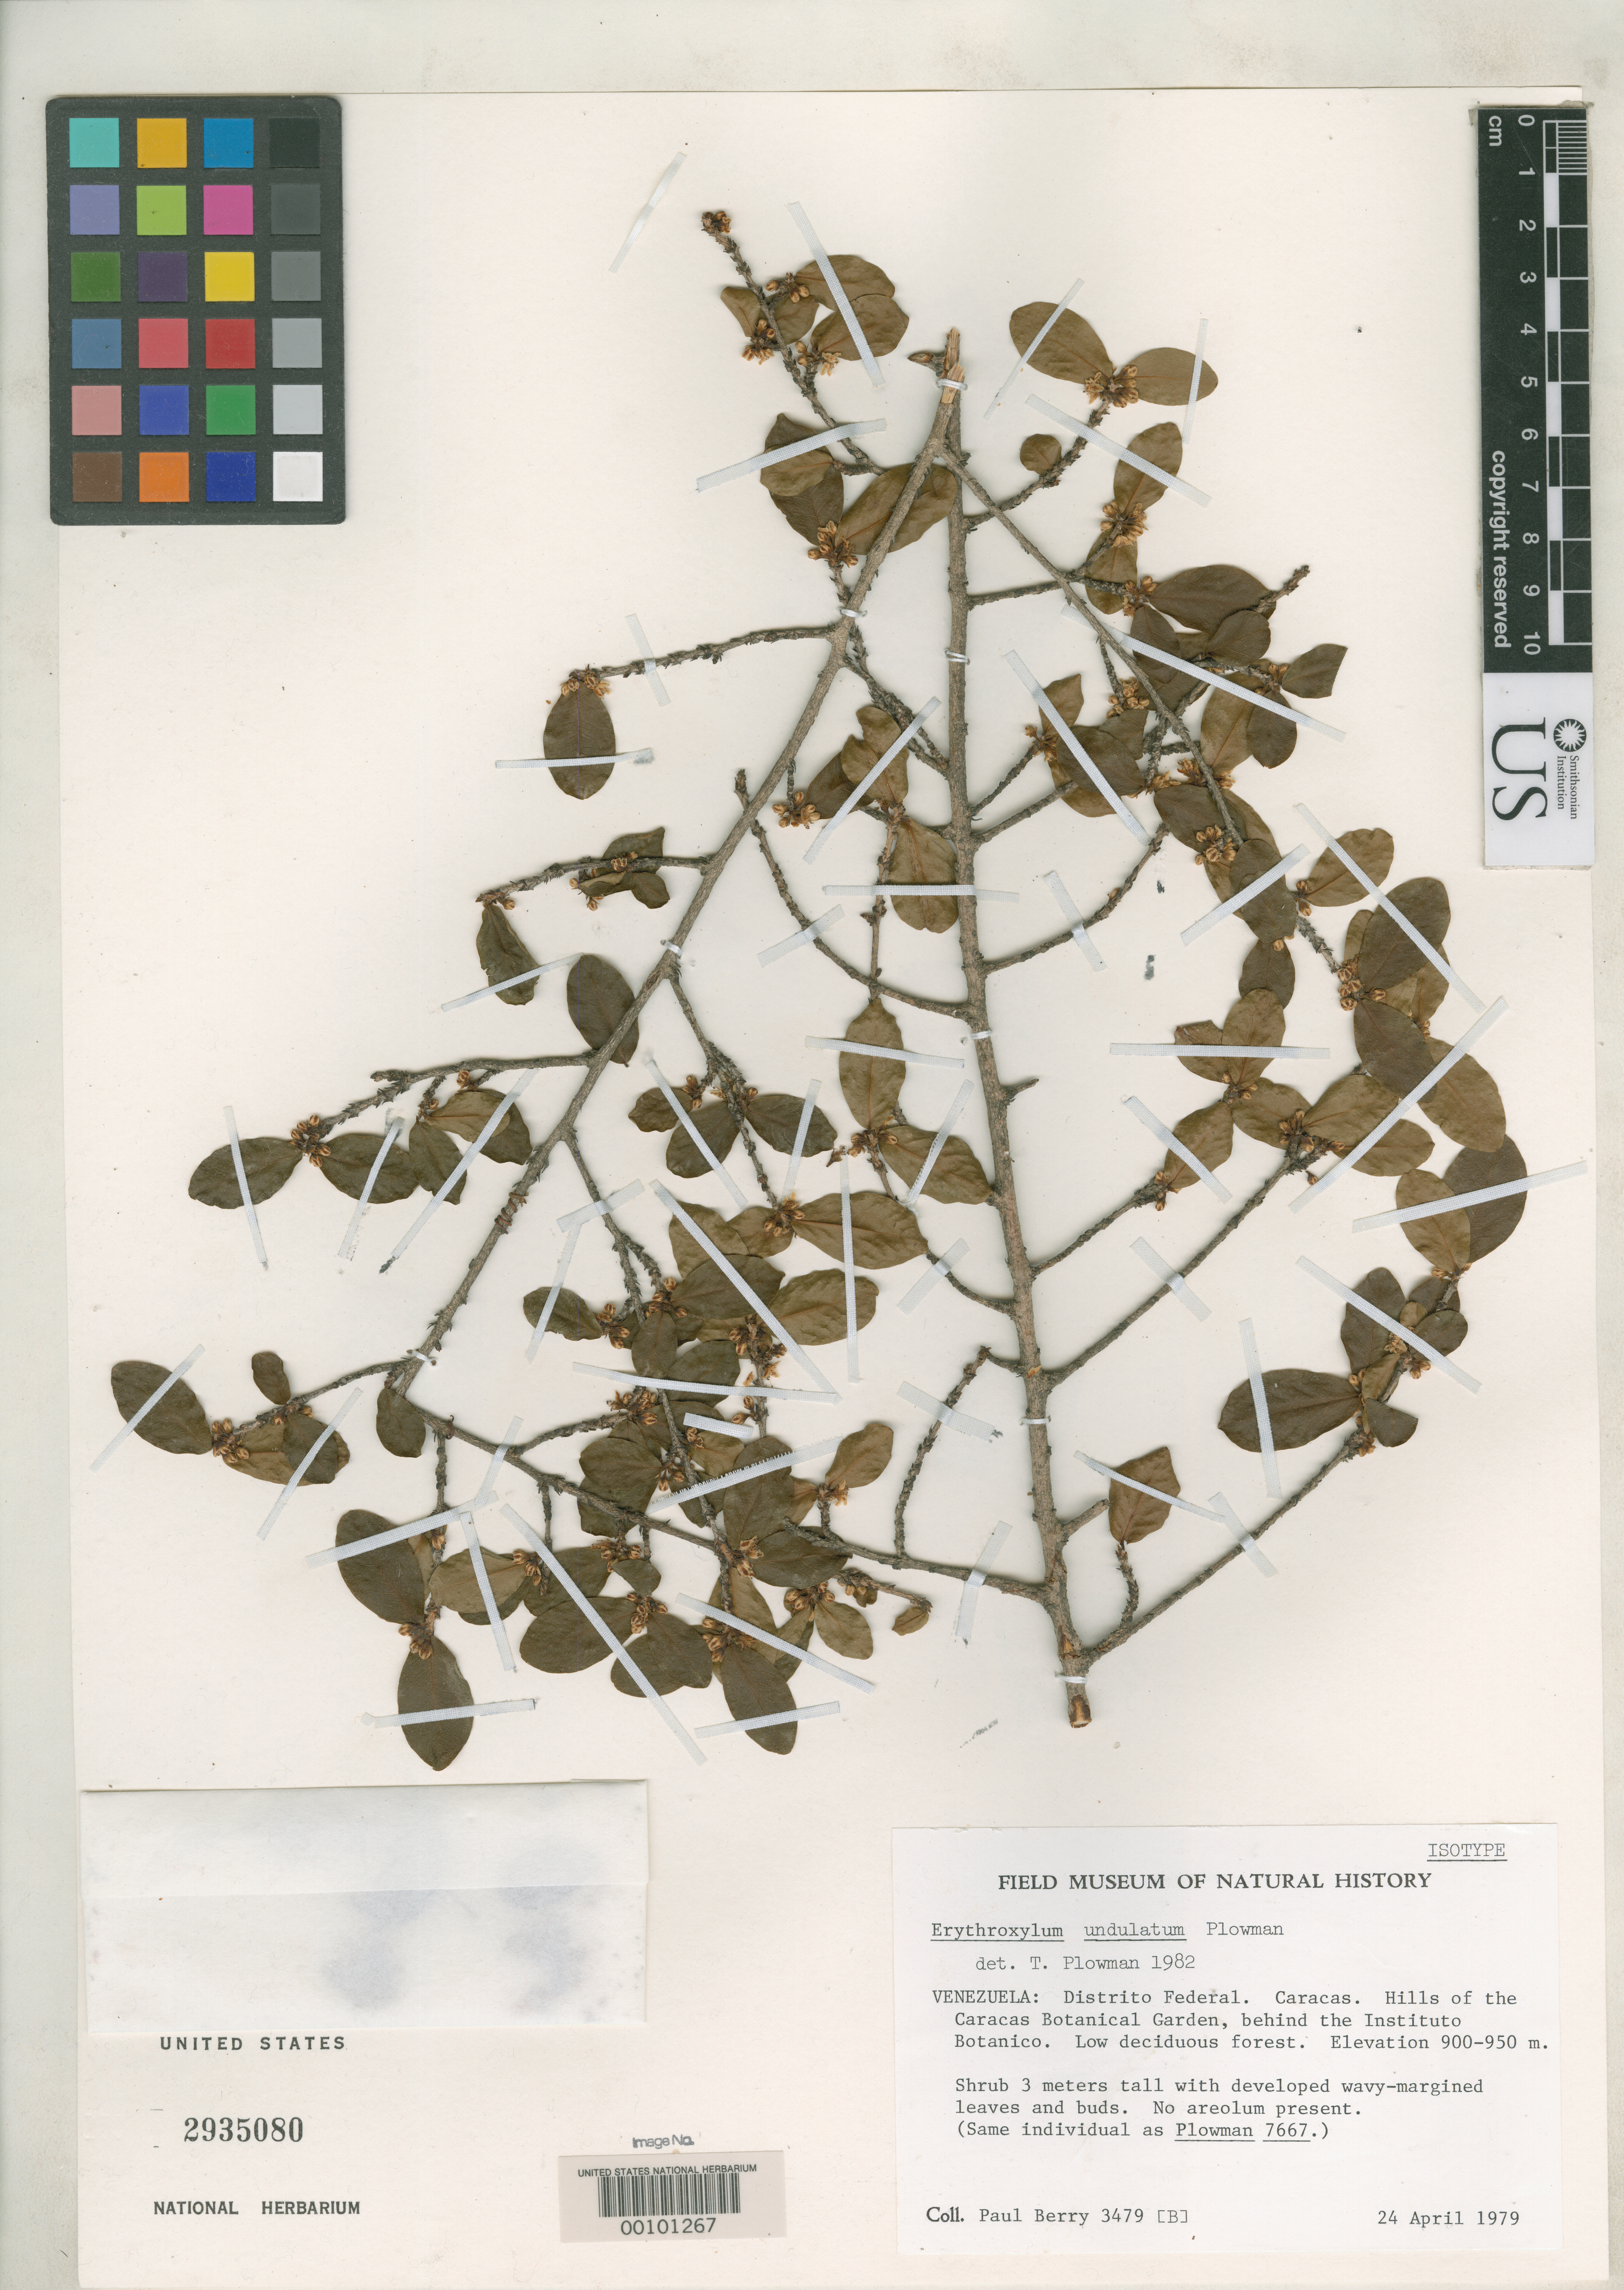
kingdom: Plantae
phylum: Tracheophyta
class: Magnoliopsida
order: Malpighiales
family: Erythroxylaceae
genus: Erythroxylum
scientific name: Erythroxylum undulatum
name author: Plowman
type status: Isotype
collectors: P. E. Berry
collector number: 3479 (b)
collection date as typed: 24 Apr 1979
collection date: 1979-04-24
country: Venezuela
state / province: Distrito Federal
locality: Caracas, Hills of Caracas Botanical Garden.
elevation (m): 900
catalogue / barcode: US 2935080